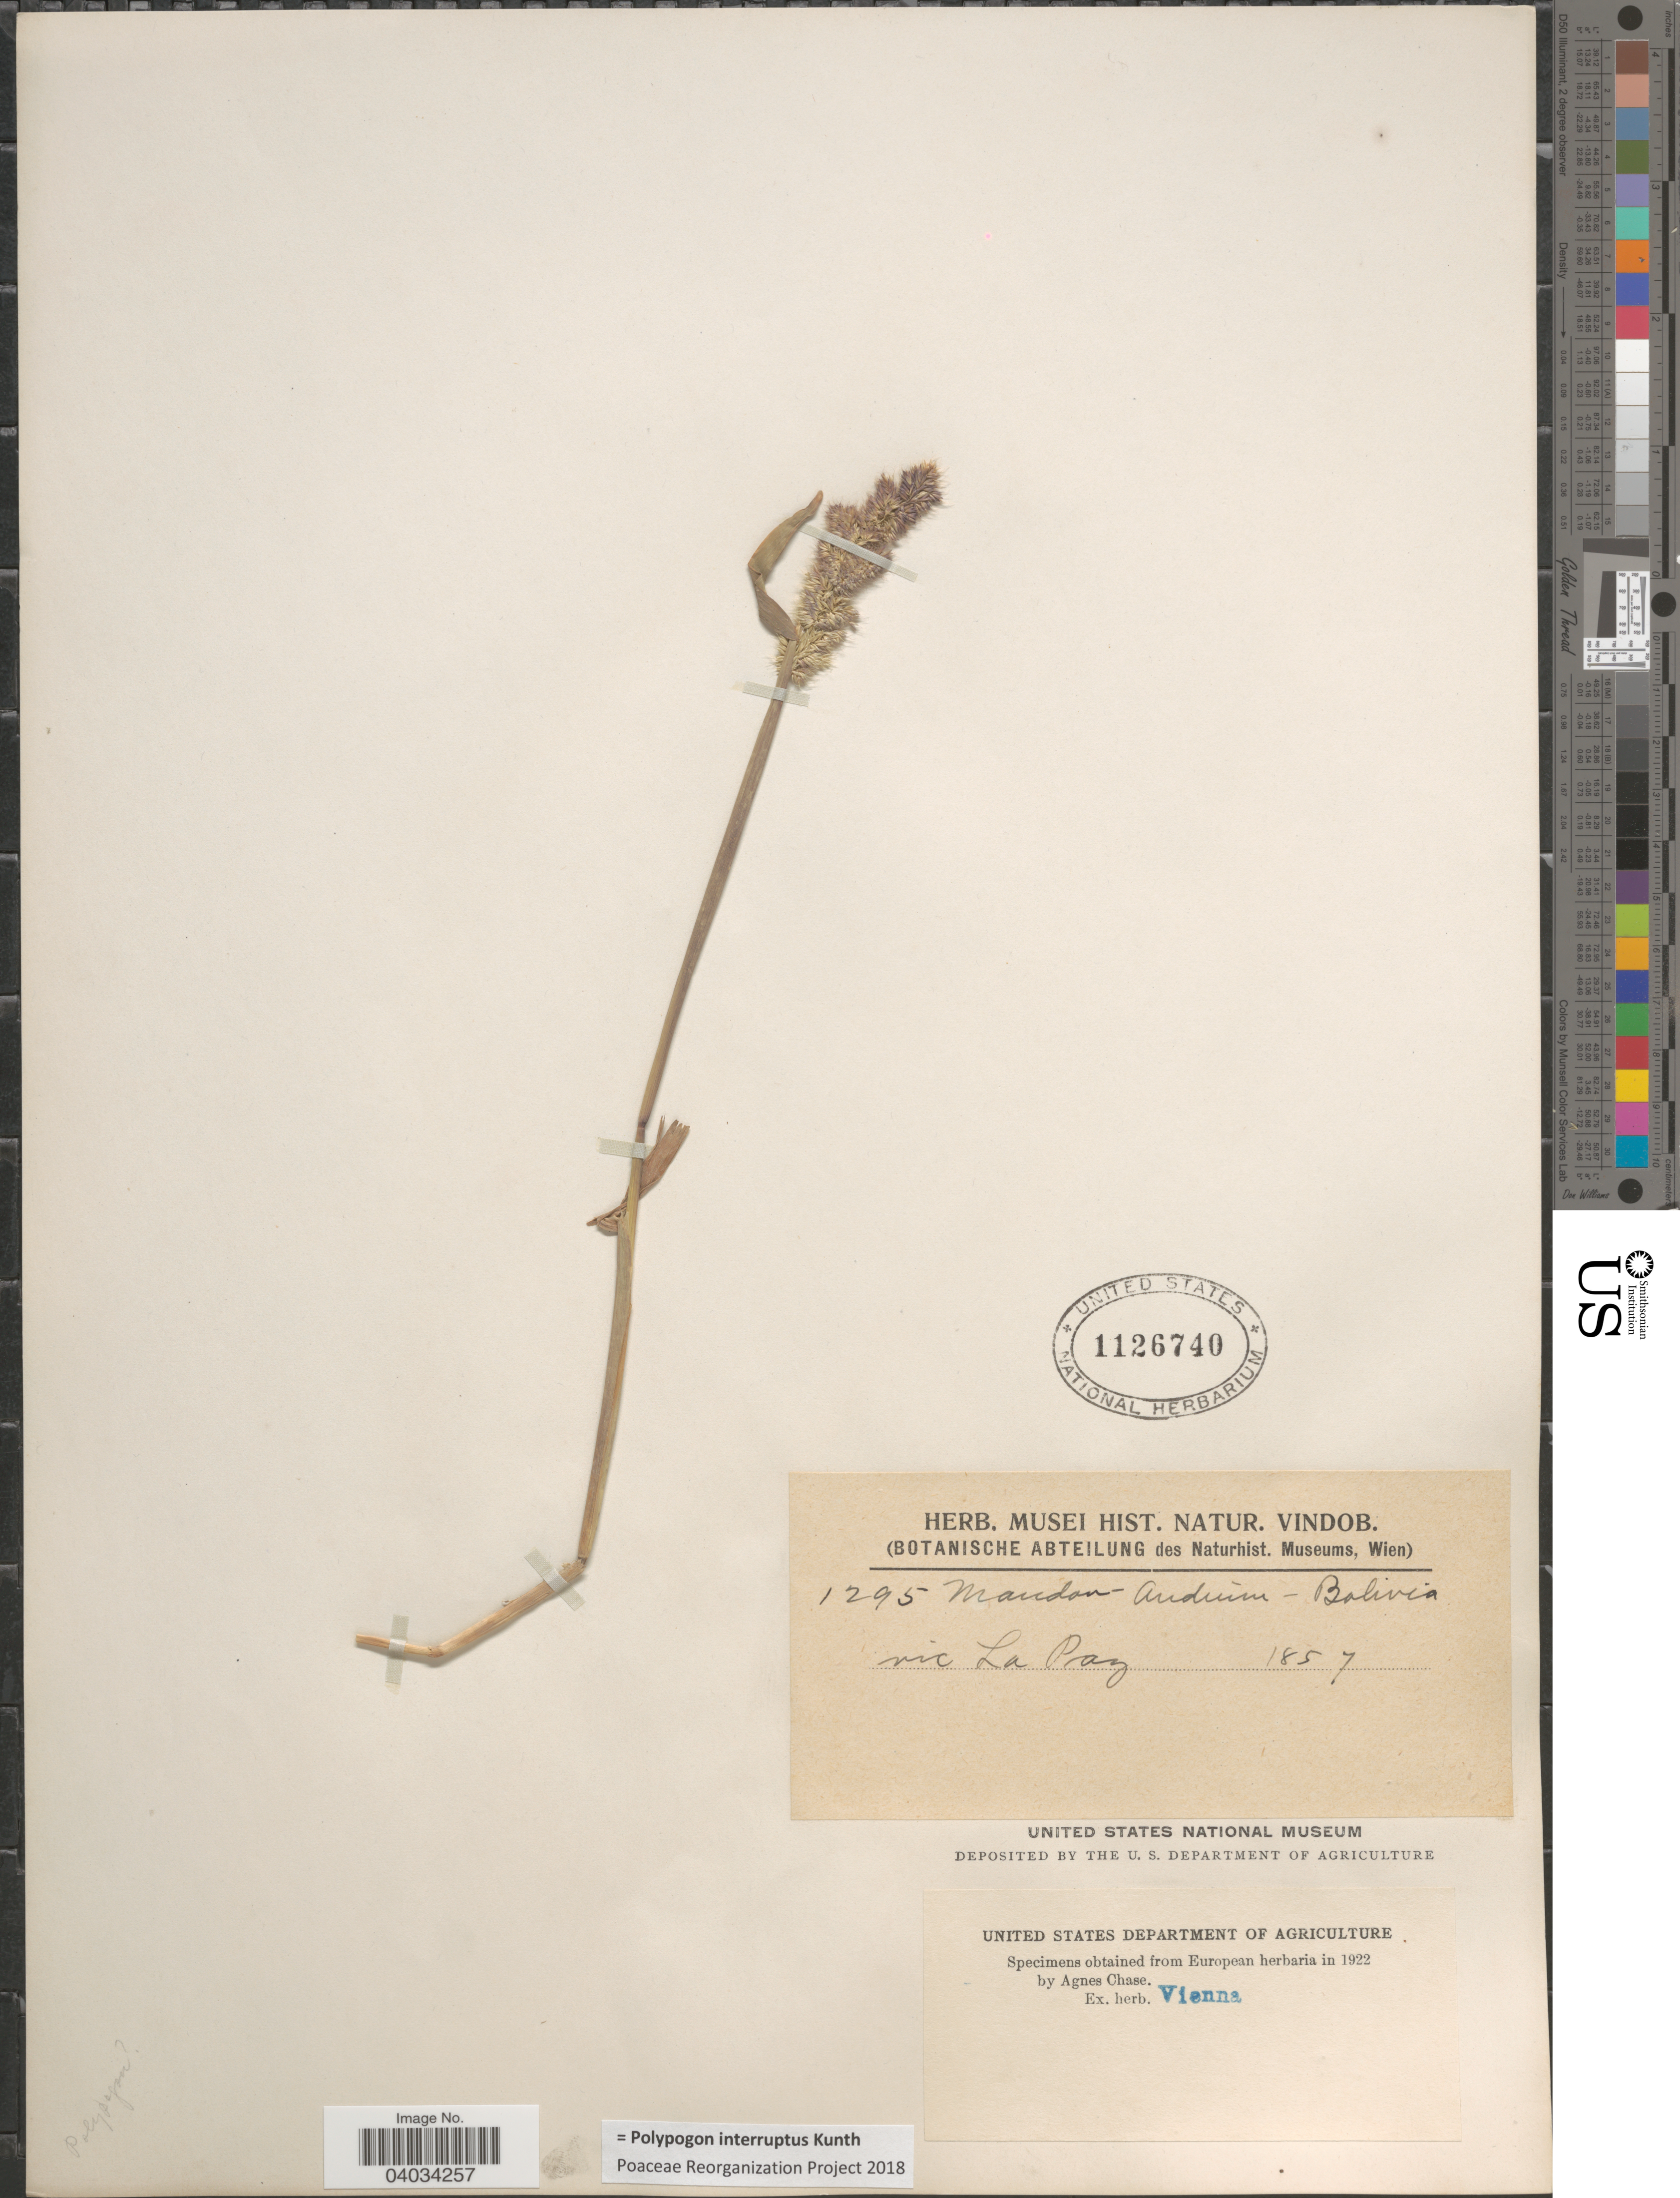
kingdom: Plantae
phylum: Tracheophyta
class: Liliopsida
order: Poales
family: Poaceae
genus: Polypogon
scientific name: Polypogon interruptus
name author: Kunth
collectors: ex herb. Musei Hist. Natur. Vindob.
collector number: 1295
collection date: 1857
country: Bolivia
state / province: La Paz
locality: Mandon-Anduim. Vic La Paz.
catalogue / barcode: US 1126740